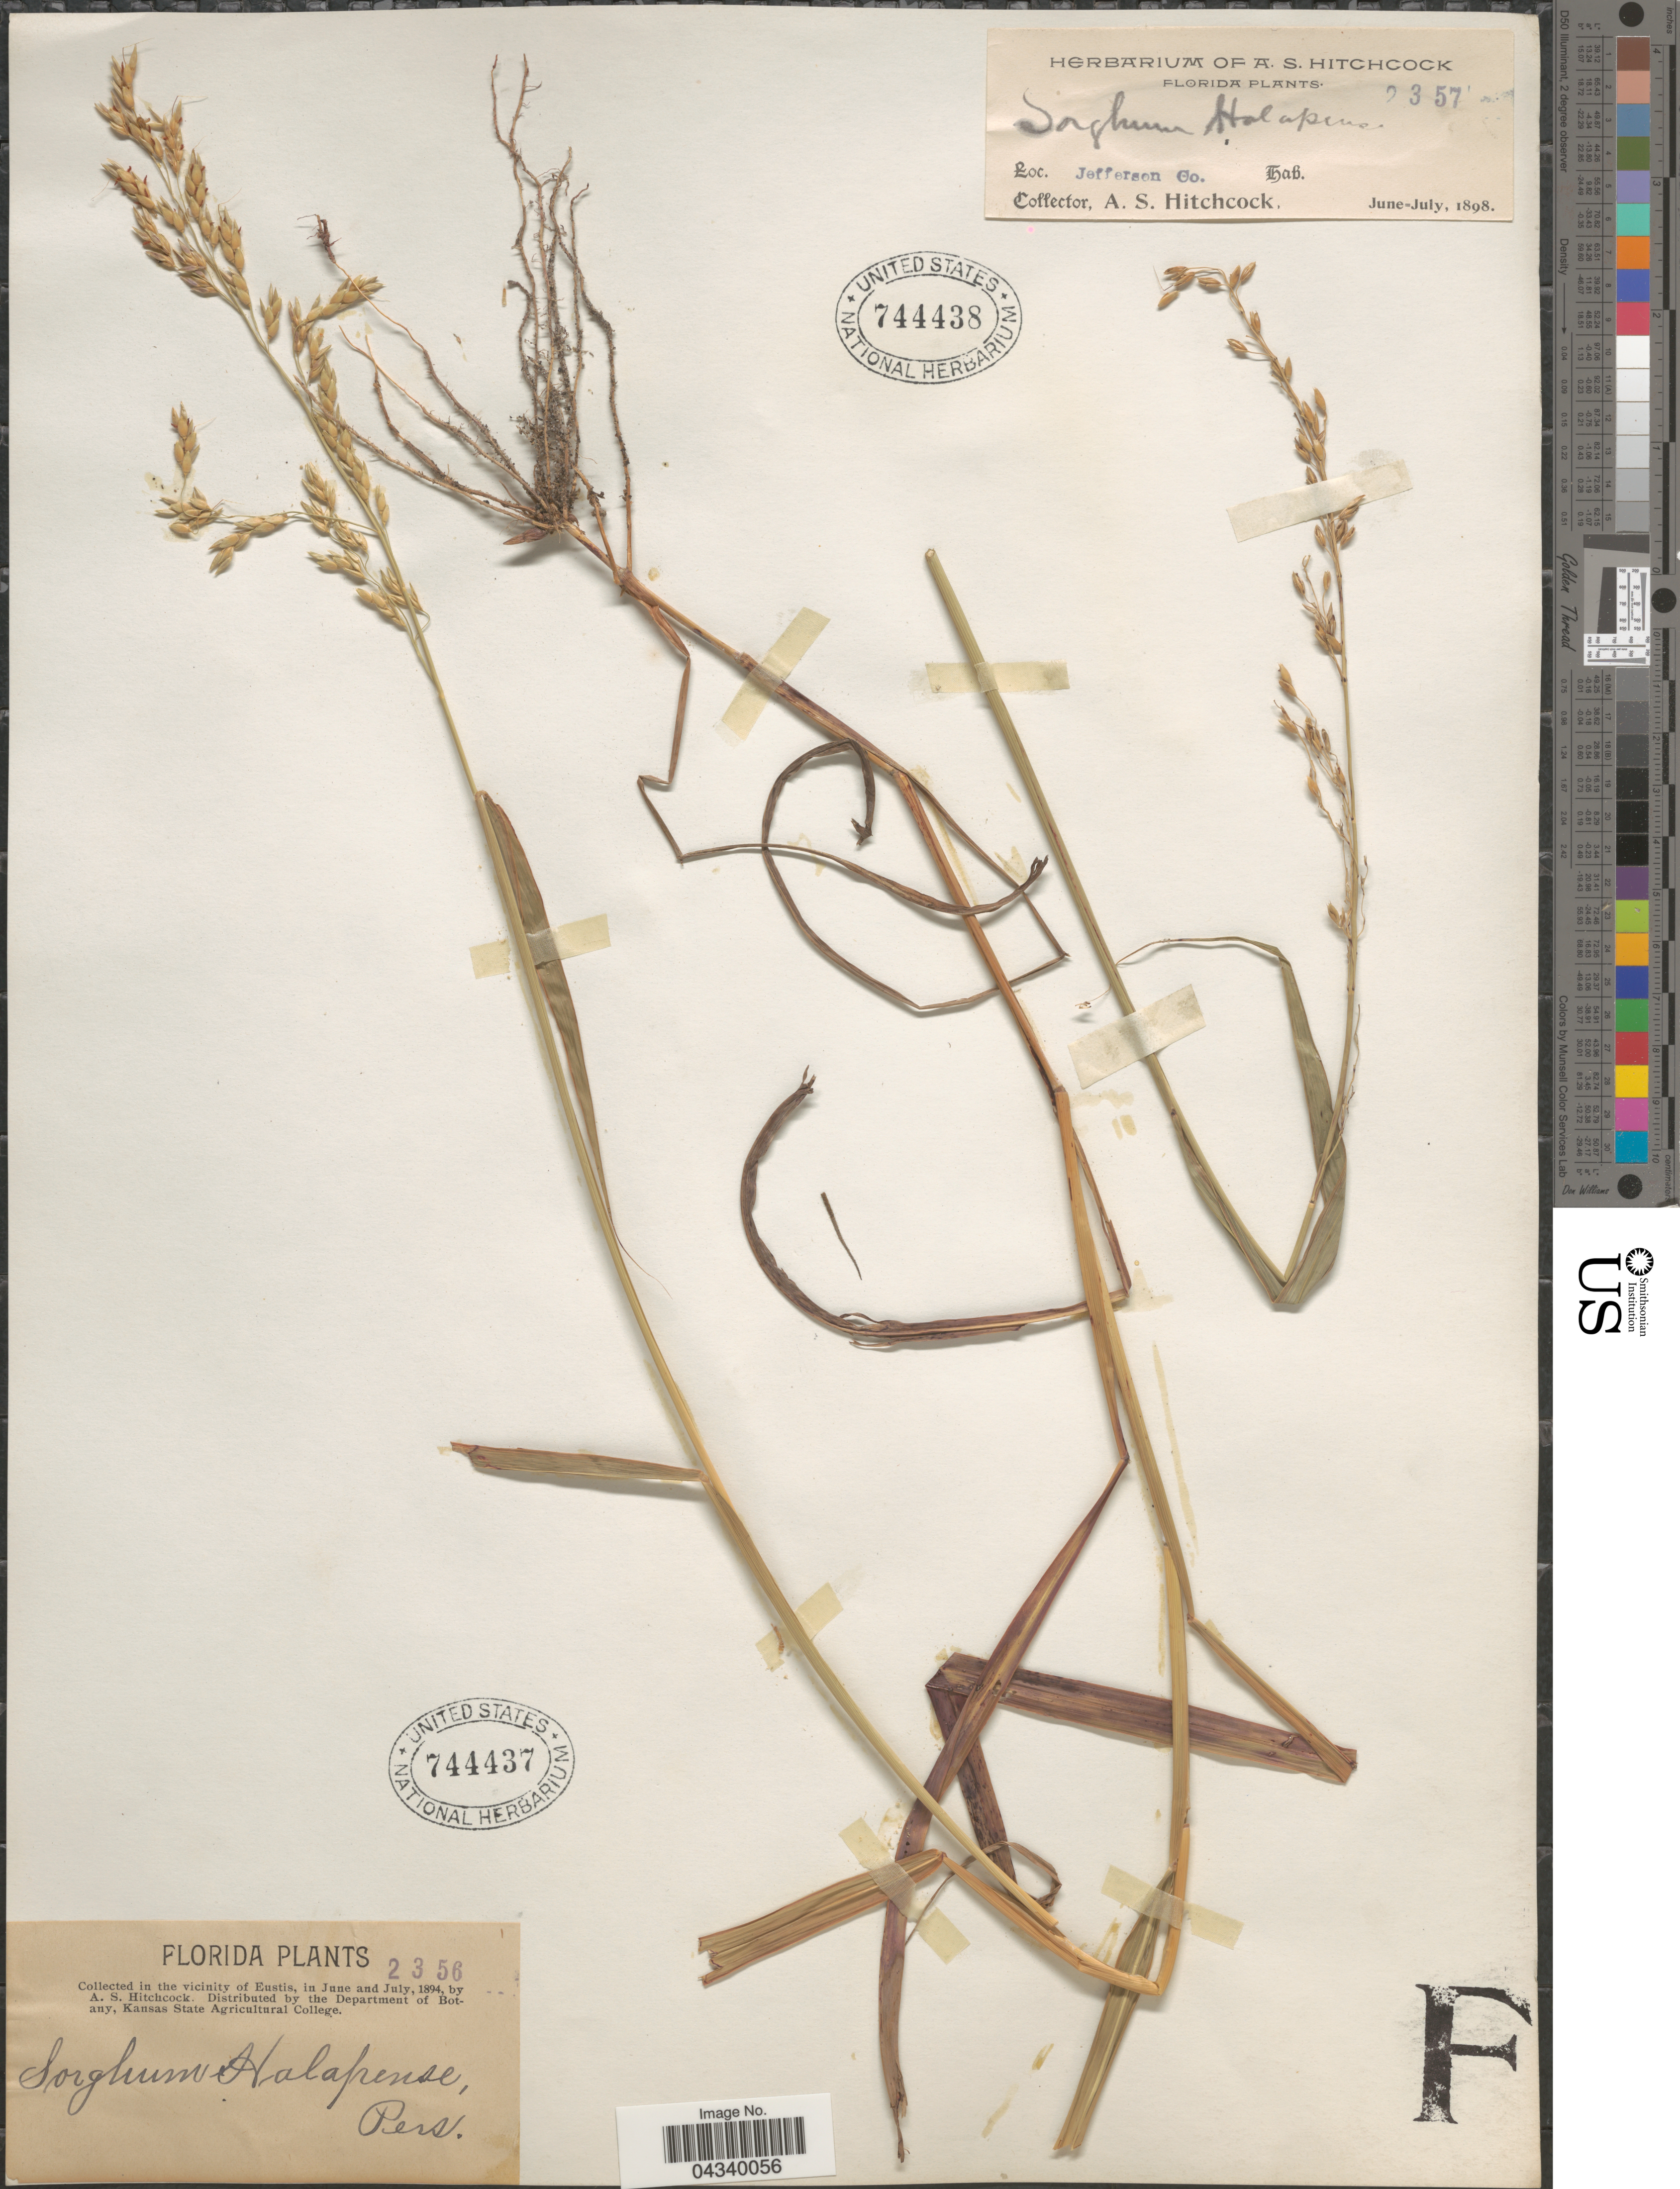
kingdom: Plantae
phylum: Tracheophyta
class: Liliopsida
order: Poales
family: Poaceae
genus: Sorghum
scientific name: Sorghum halepense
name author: (L.) Pers.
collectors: A. S. Hitchcock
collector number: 2356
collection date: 1894-06/1894-07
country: United States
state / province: Florida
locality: In the vicinity of Eustis.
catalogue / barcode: US 744437